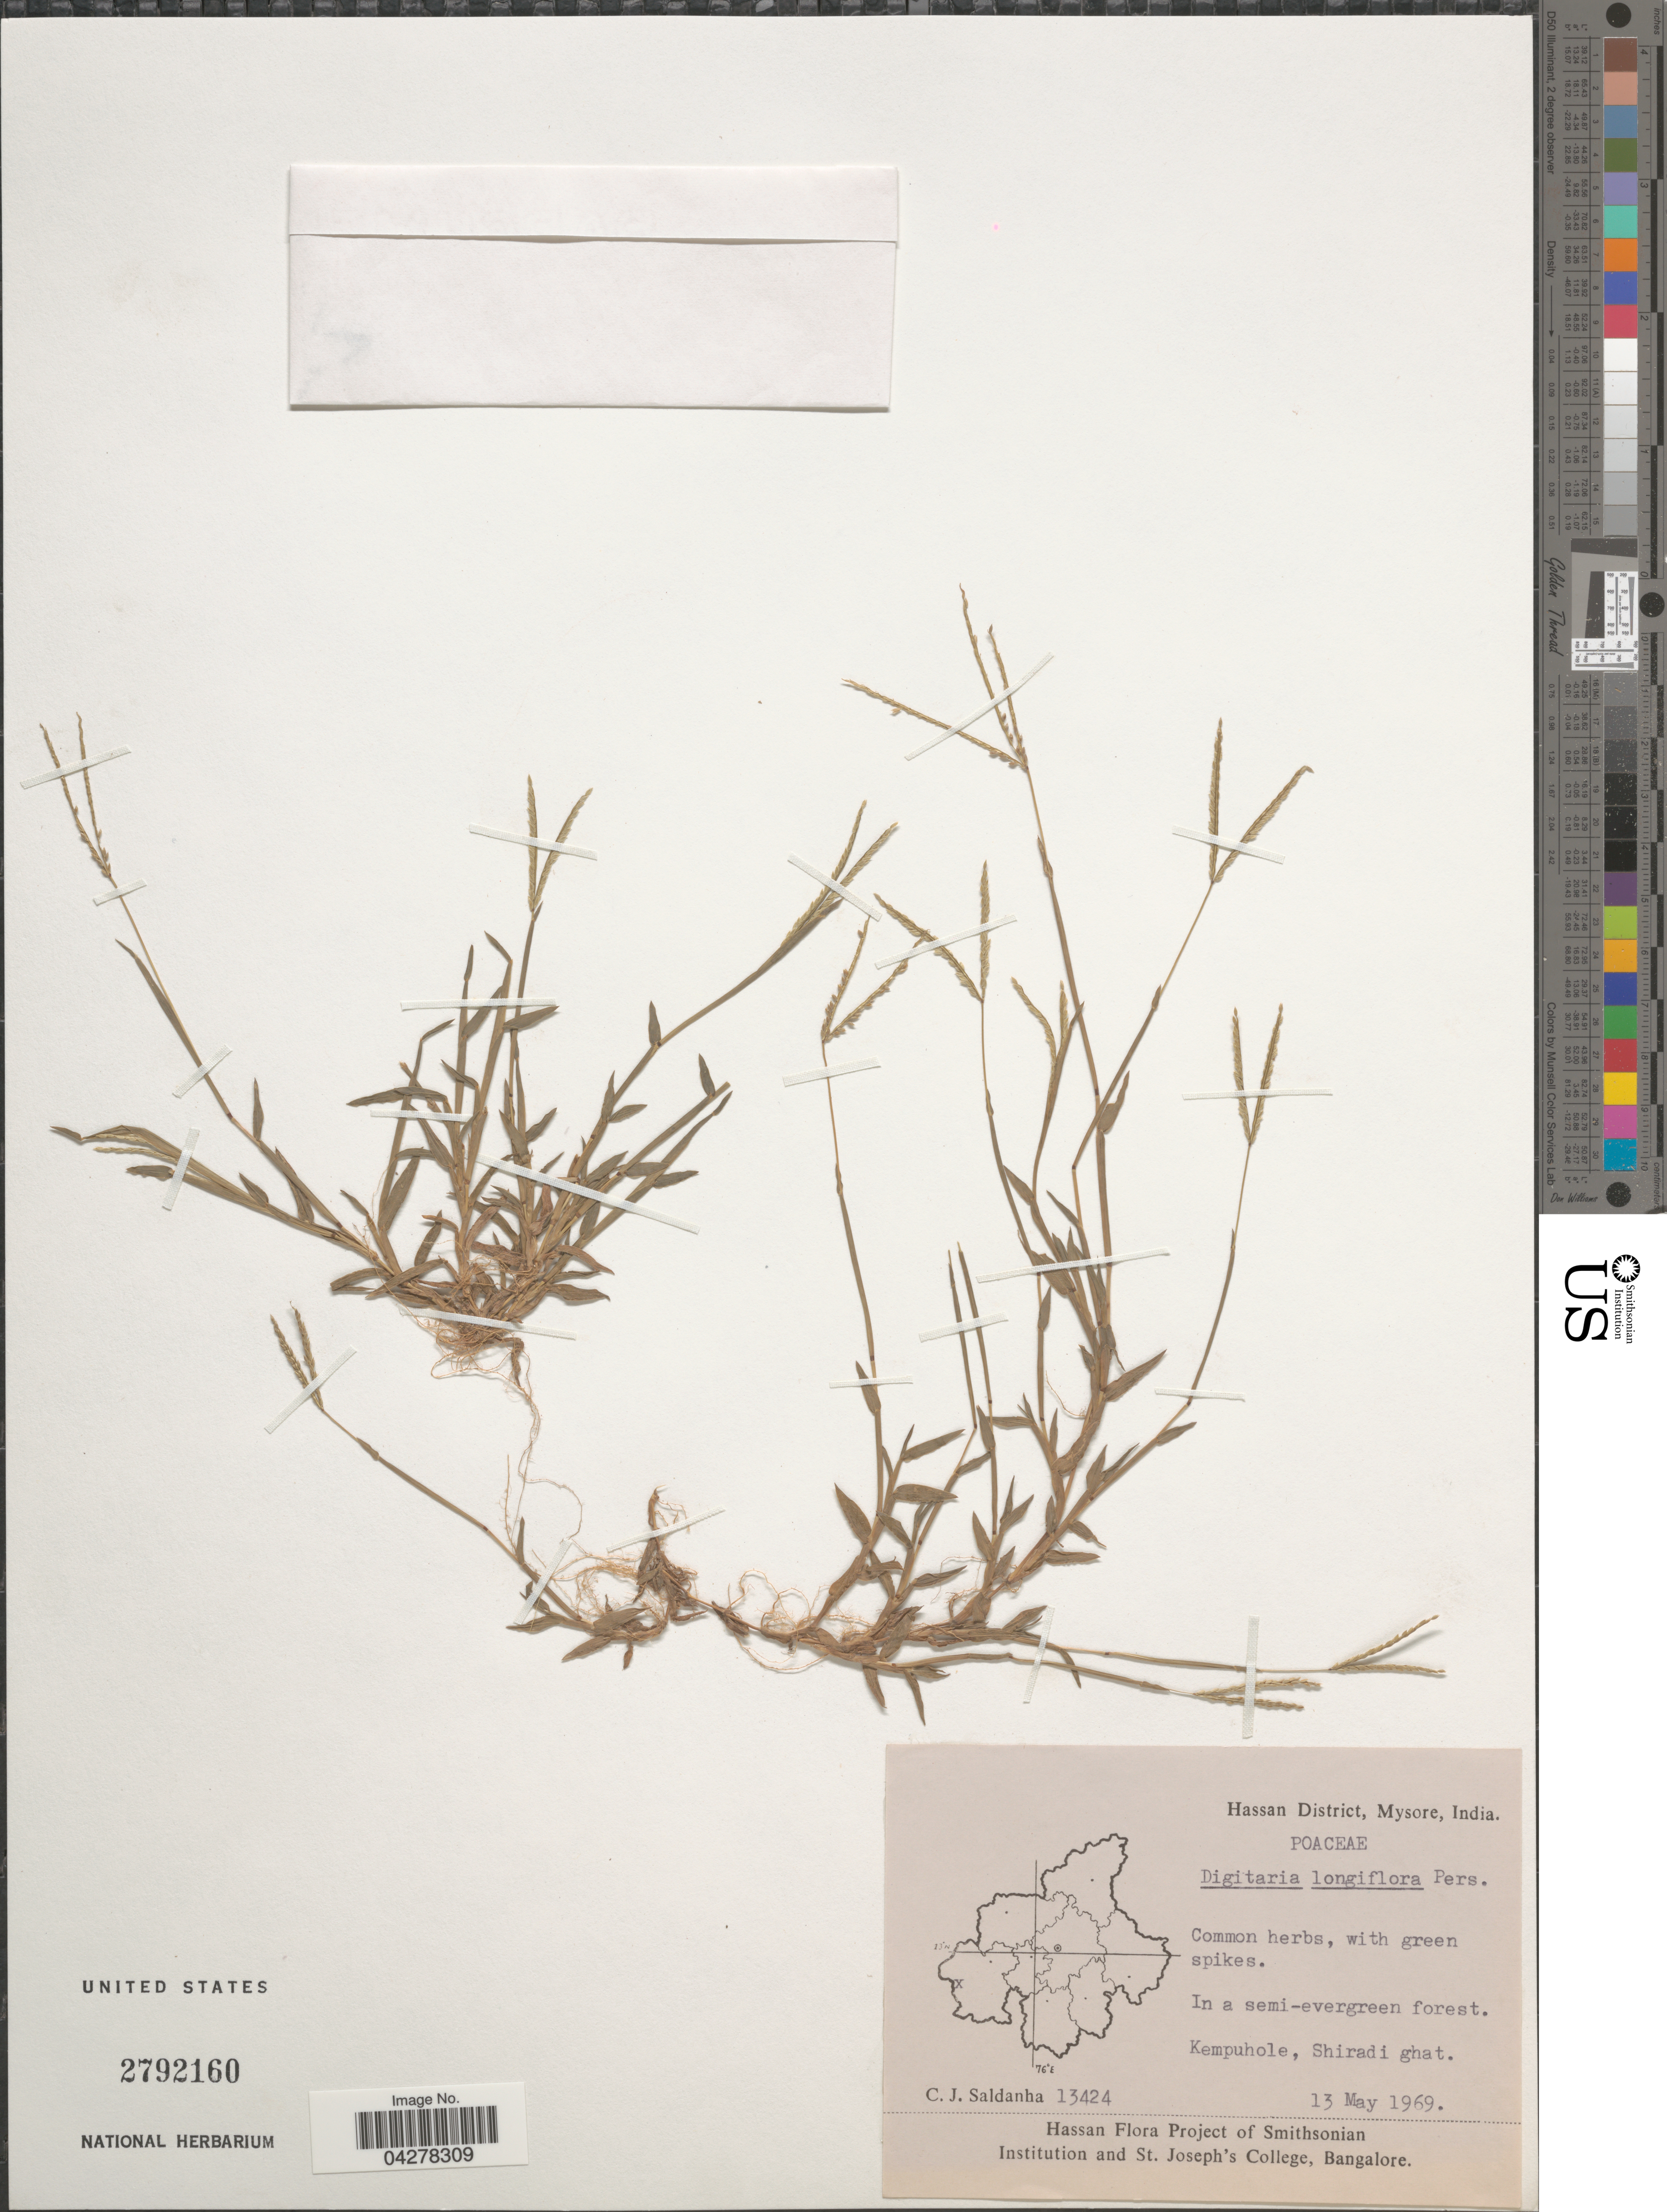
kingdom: Plantae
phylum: Tracheophyta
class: Liliopsida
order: Poales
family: Poaceae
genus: Digitaria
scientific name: Digitaria longiflora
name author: (Retz.) Pers.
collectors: C. J. Saldanha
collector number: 13424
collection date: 1969-05-13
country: India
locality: Hassan District, Mysore. In a semi-evergreen forest. Kempuhole, Shiradi ghat.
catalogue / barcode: US 2792160